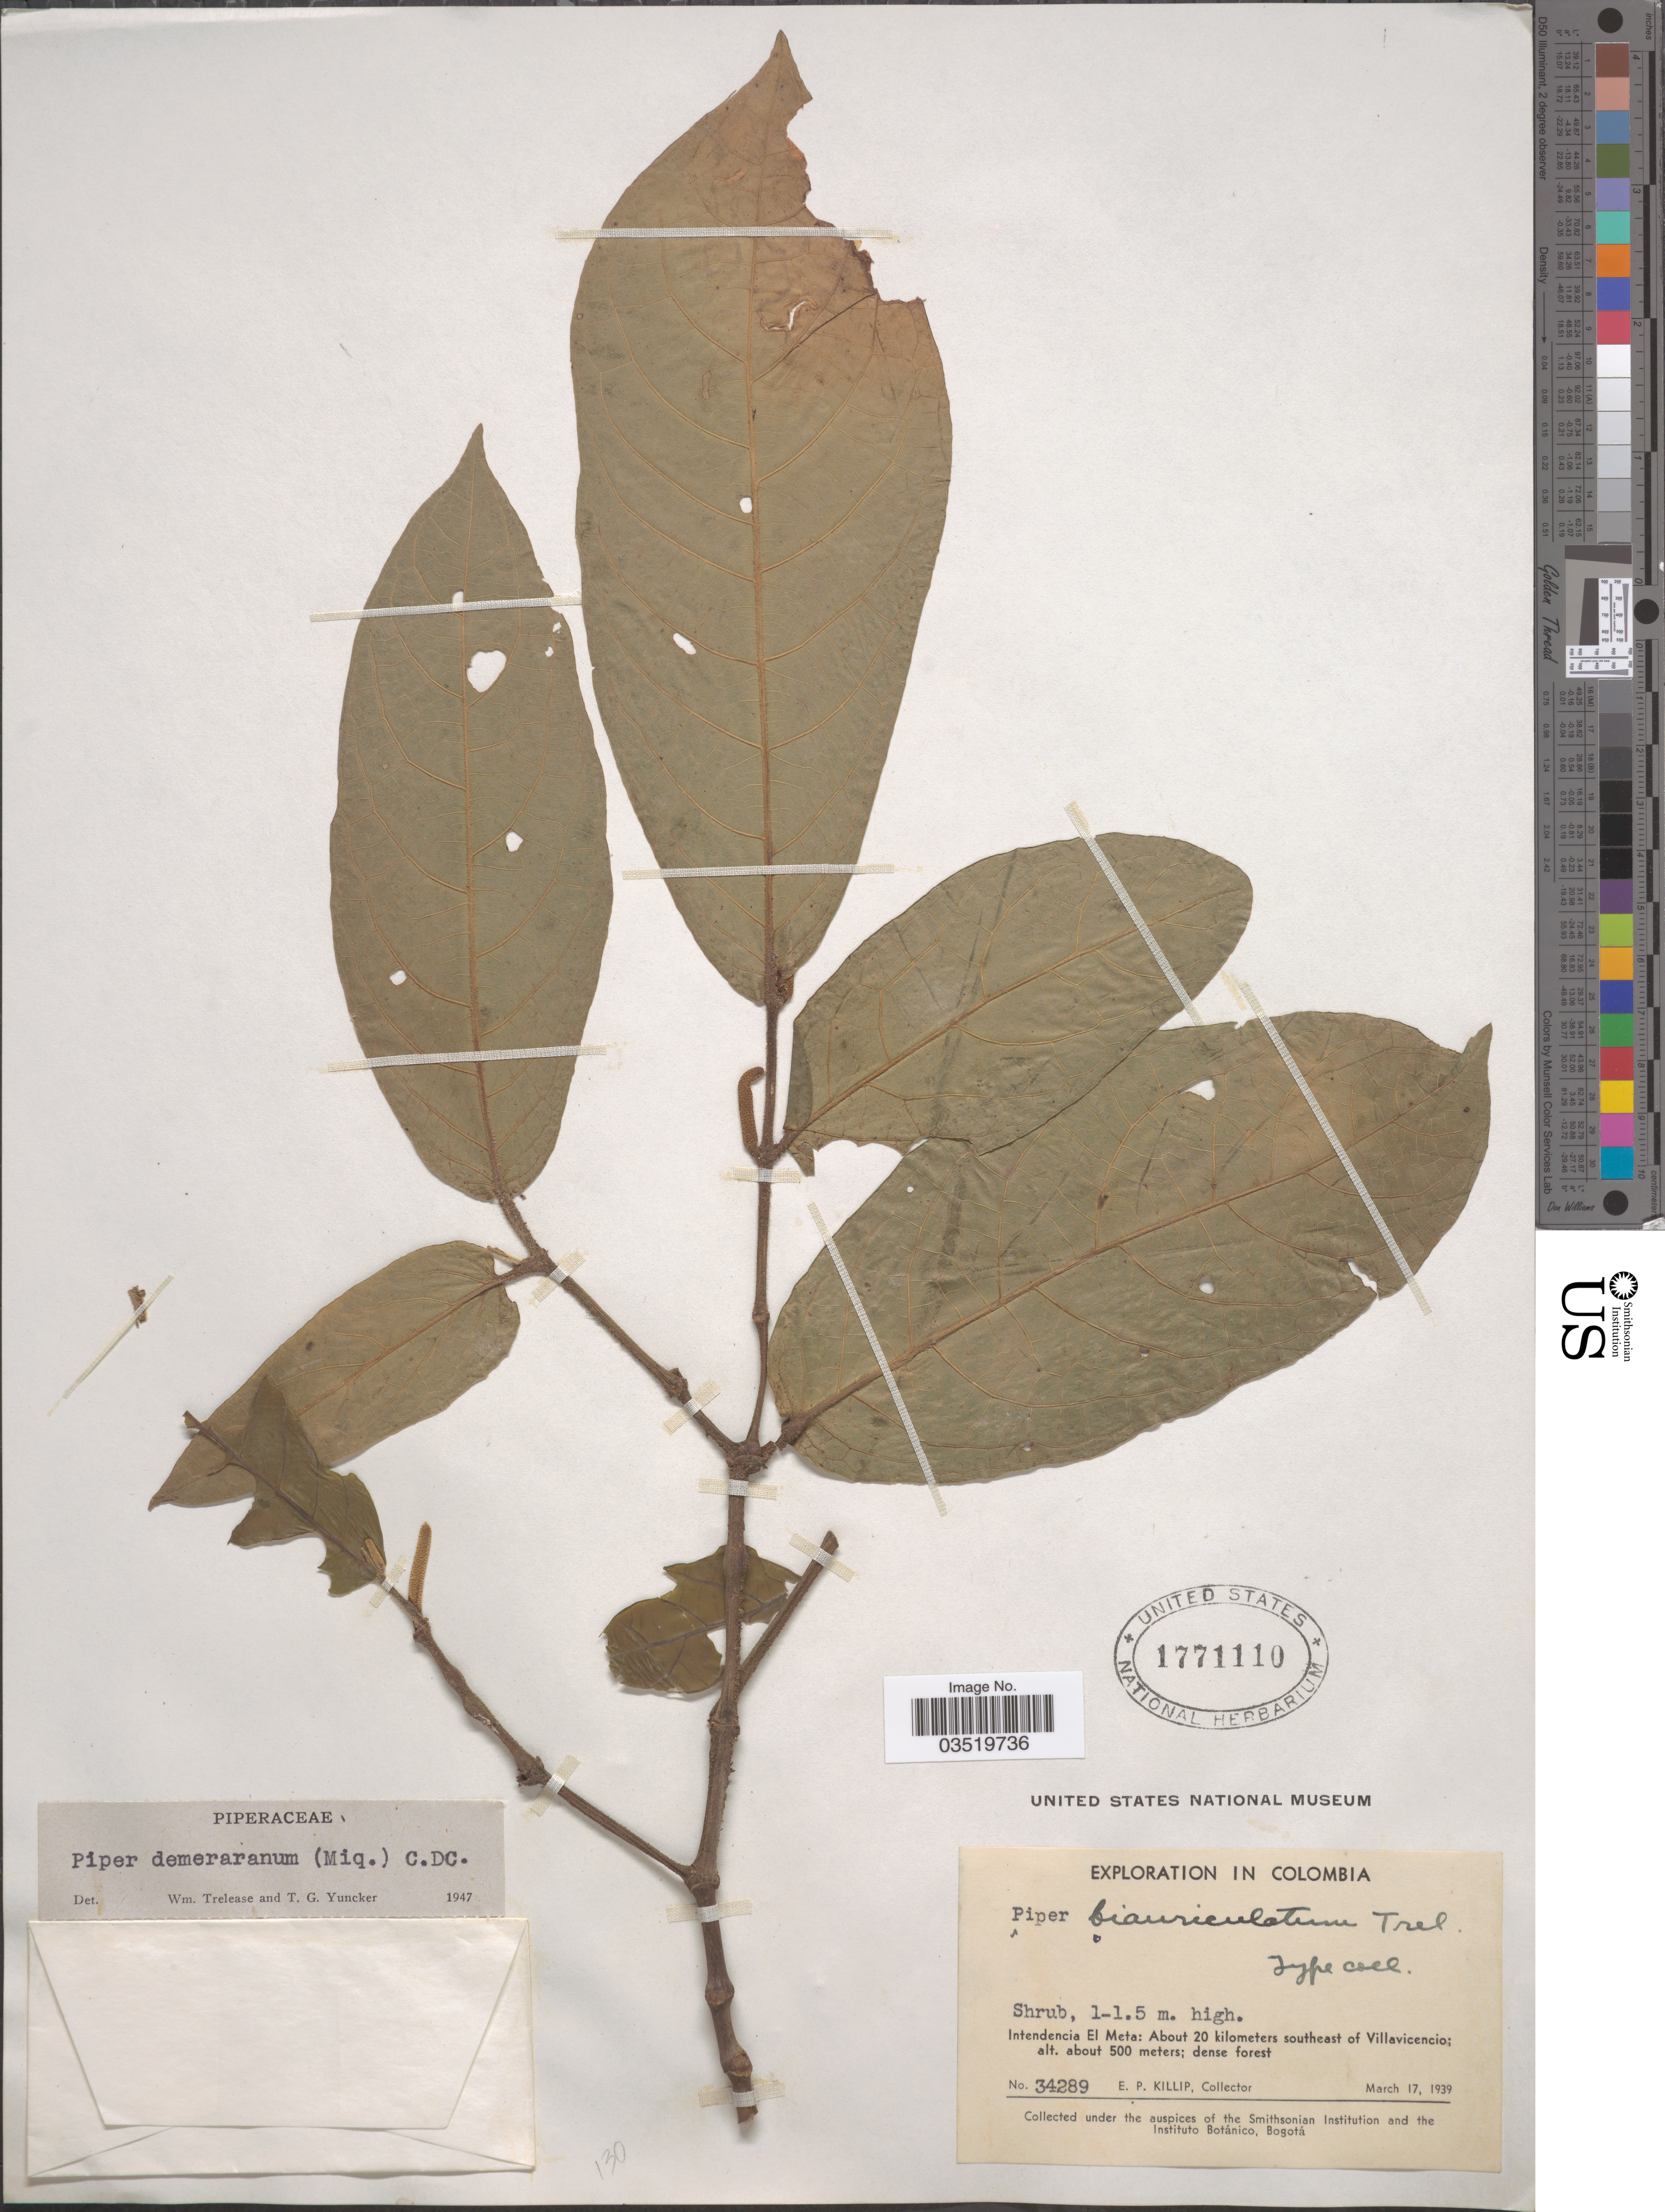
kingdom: Plantae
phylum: Tracheophyta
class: Magnoliopsida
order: Piperales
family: Piperaceae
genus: Piper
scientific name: Piper demeraranum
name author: (Miq.) C. DC.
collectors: E. P. Killip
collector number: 34289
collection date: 1939-03-17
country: Colombia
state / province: Meta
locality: Intendencia El Meta: About 20 kilometers southeast of Villavicencio.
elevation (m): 500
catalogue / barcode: US 1771110